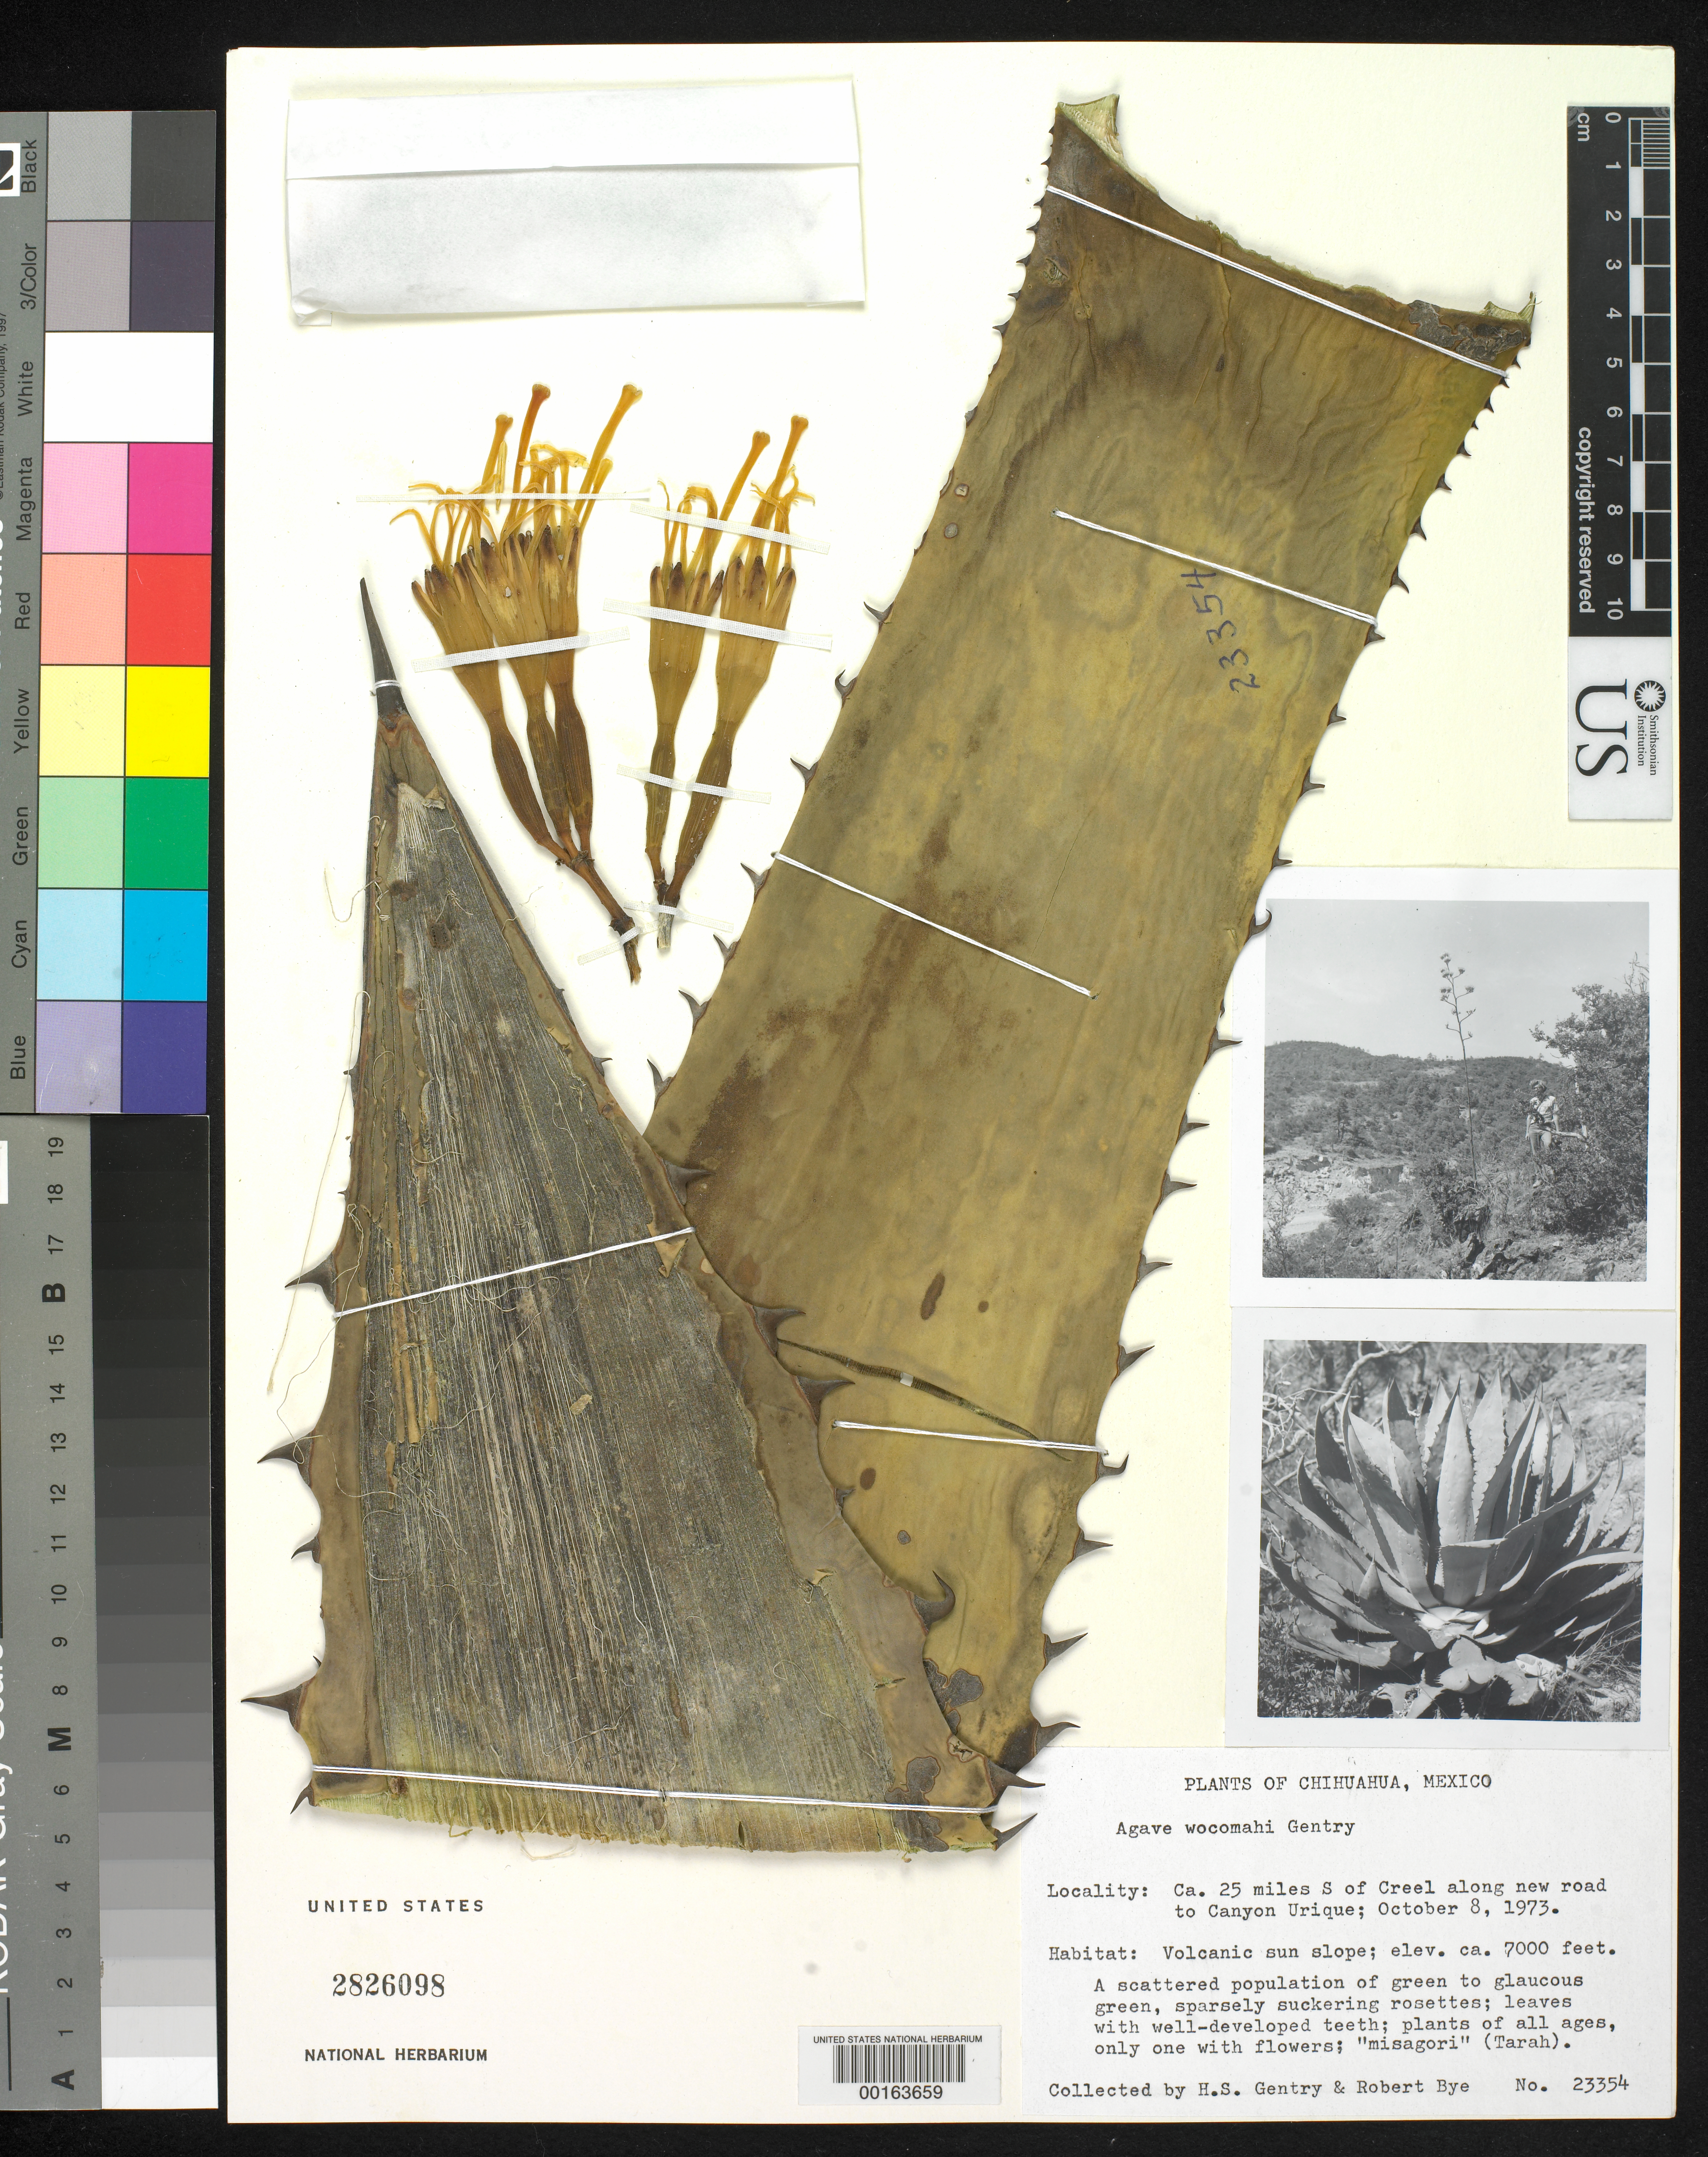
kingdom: Plantae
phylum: Tracheophyta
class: Liliopsida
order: Asparagales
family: Asparagaceae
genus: Agave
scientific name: Agave wocomahi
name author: Gentry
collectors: H. S. Gentry & R. A. Bye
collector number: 23354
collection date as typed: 08 Oct 1973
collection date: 1973-10-08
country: Mexico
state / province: Chihuahua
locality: Ca 25 mi S of Creel along new road to Canyon Urique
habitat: Volcanic sun slope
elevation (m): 2134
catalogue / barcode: US 2826098